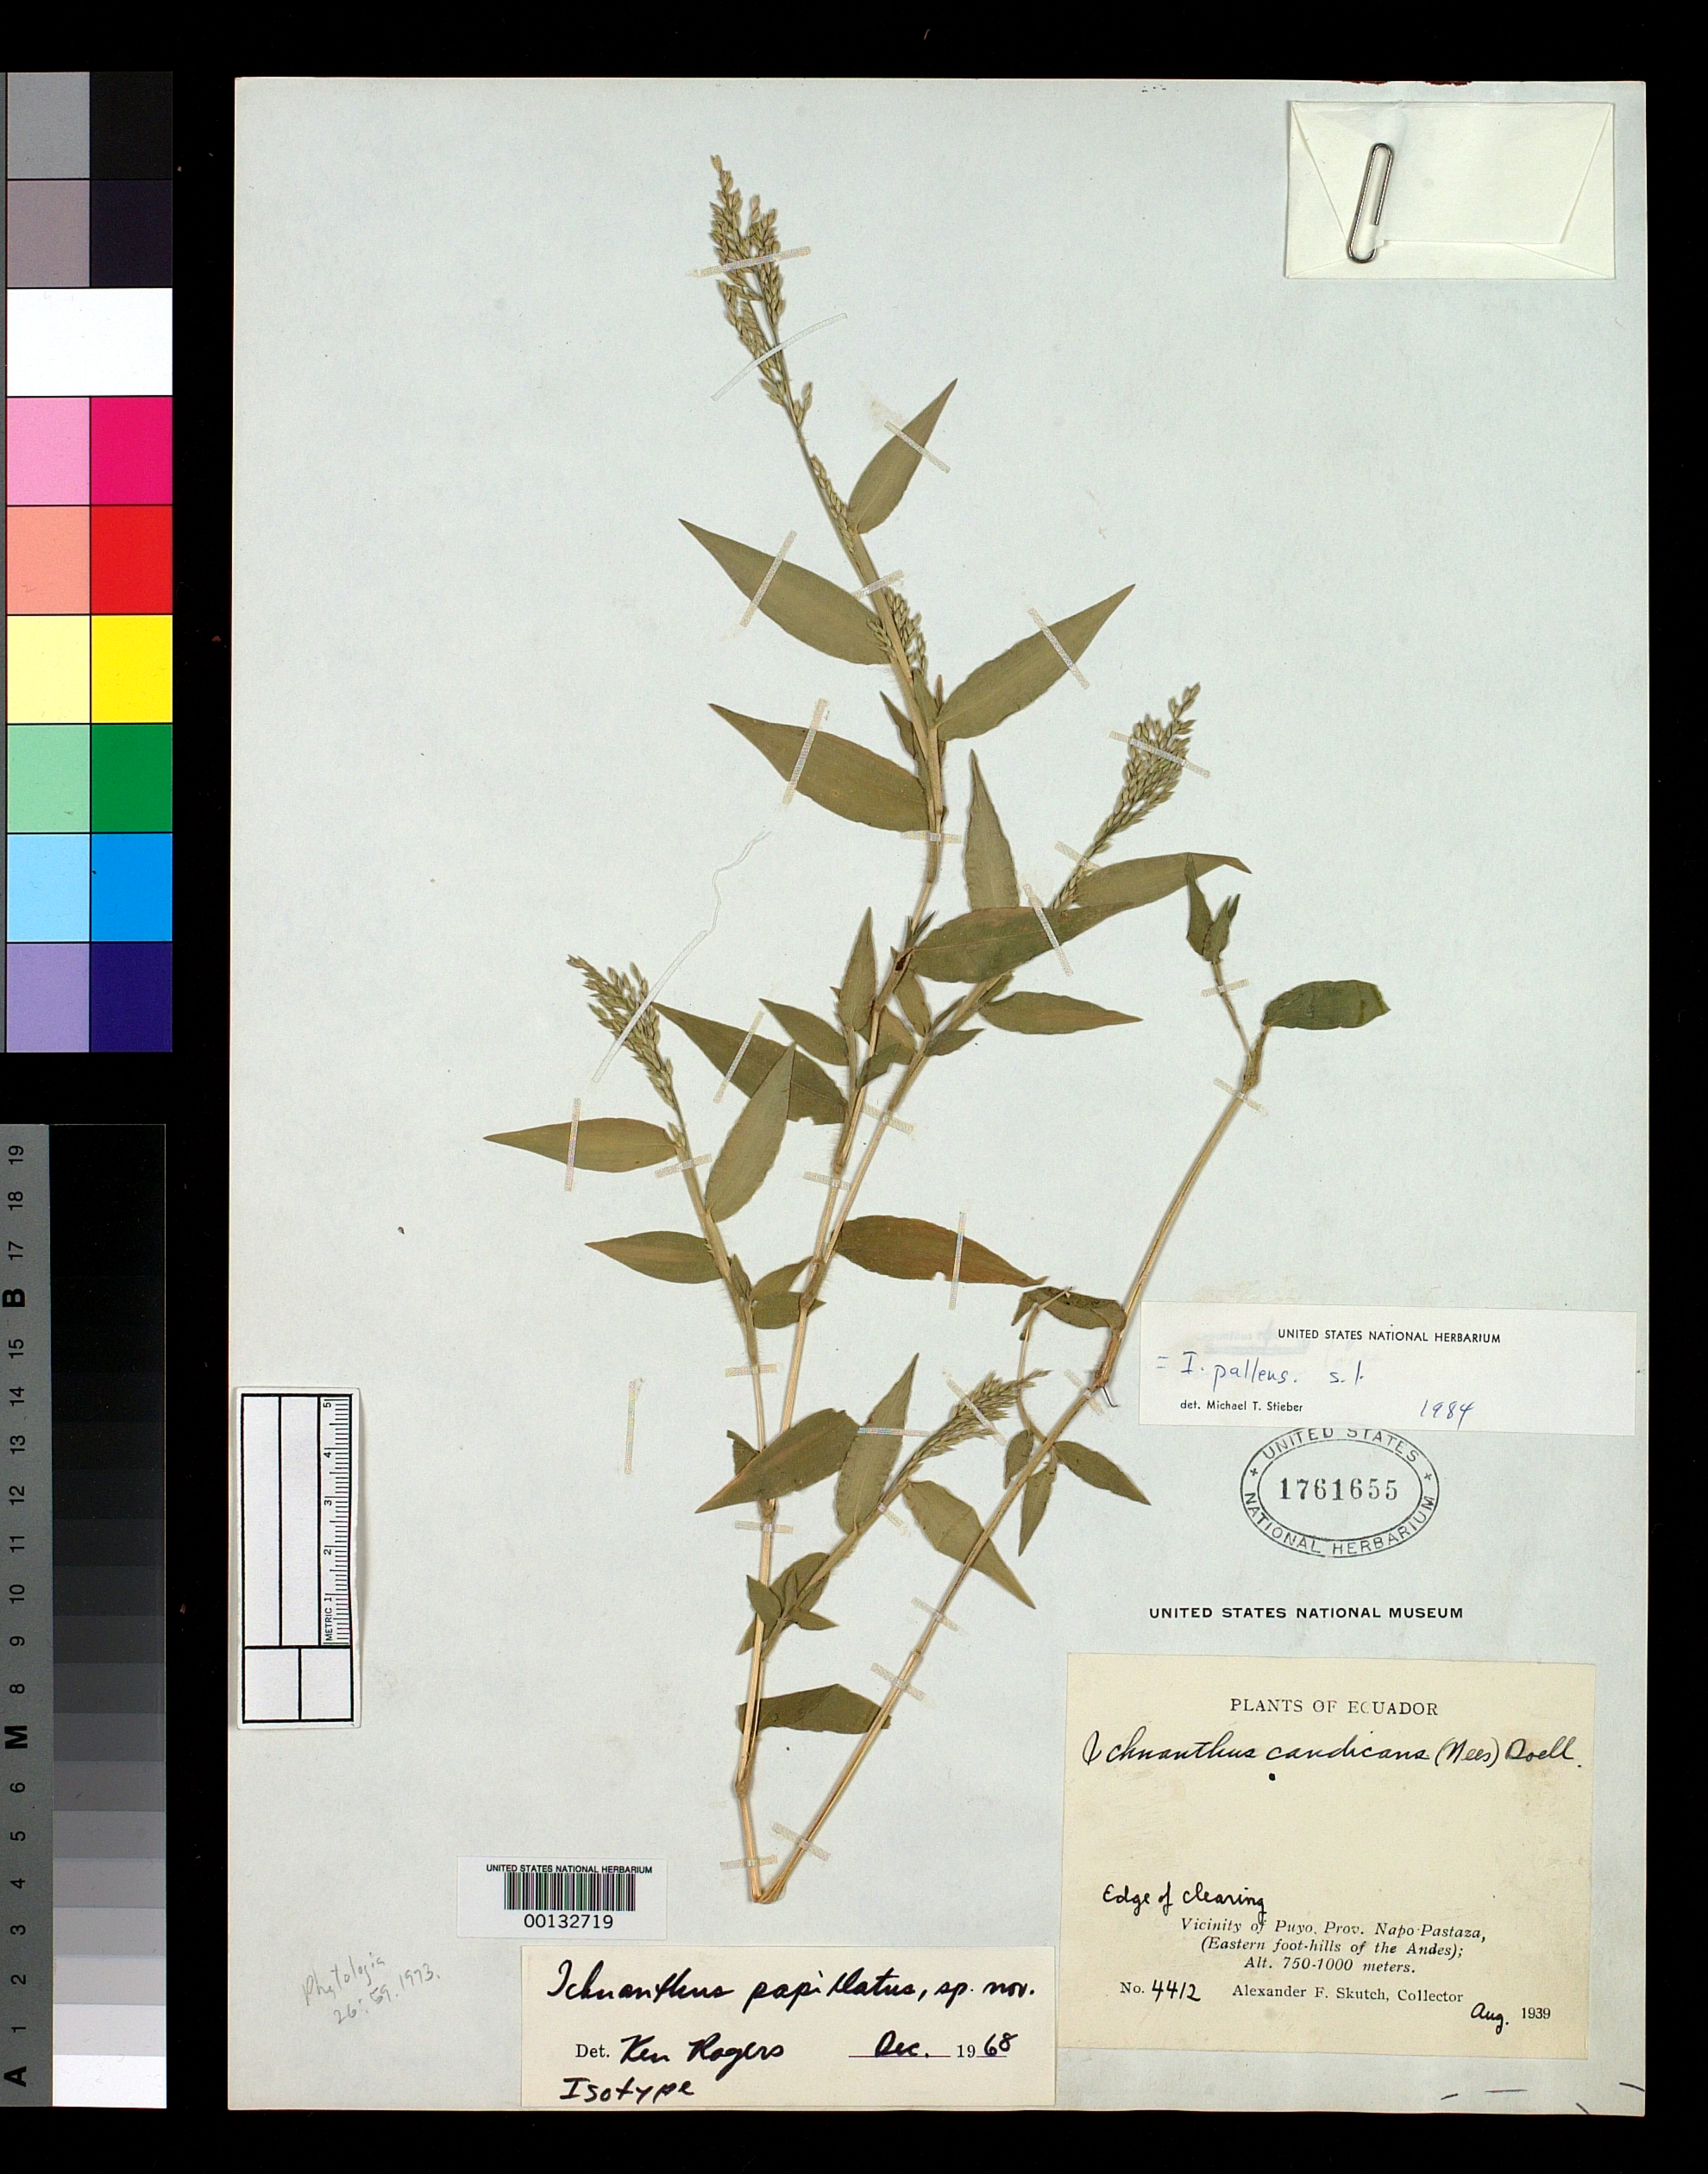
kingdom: Plantae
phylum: Tracheophyta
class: Liliopsida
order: Poales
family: Poaceae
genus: Ichnanthus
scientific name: Ichnanthus papillatus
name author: K.E. Rogers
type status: Isotype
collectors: A. F. Skutch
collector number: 4412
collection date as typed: Aug 1939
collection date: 1939-08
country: Ecuador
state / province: Pastaza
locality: Vicinity of Puyo, Prov. Napo-Pastaza (eastern foot-hills of the Andes)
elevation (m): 750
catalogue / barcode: US 1761655